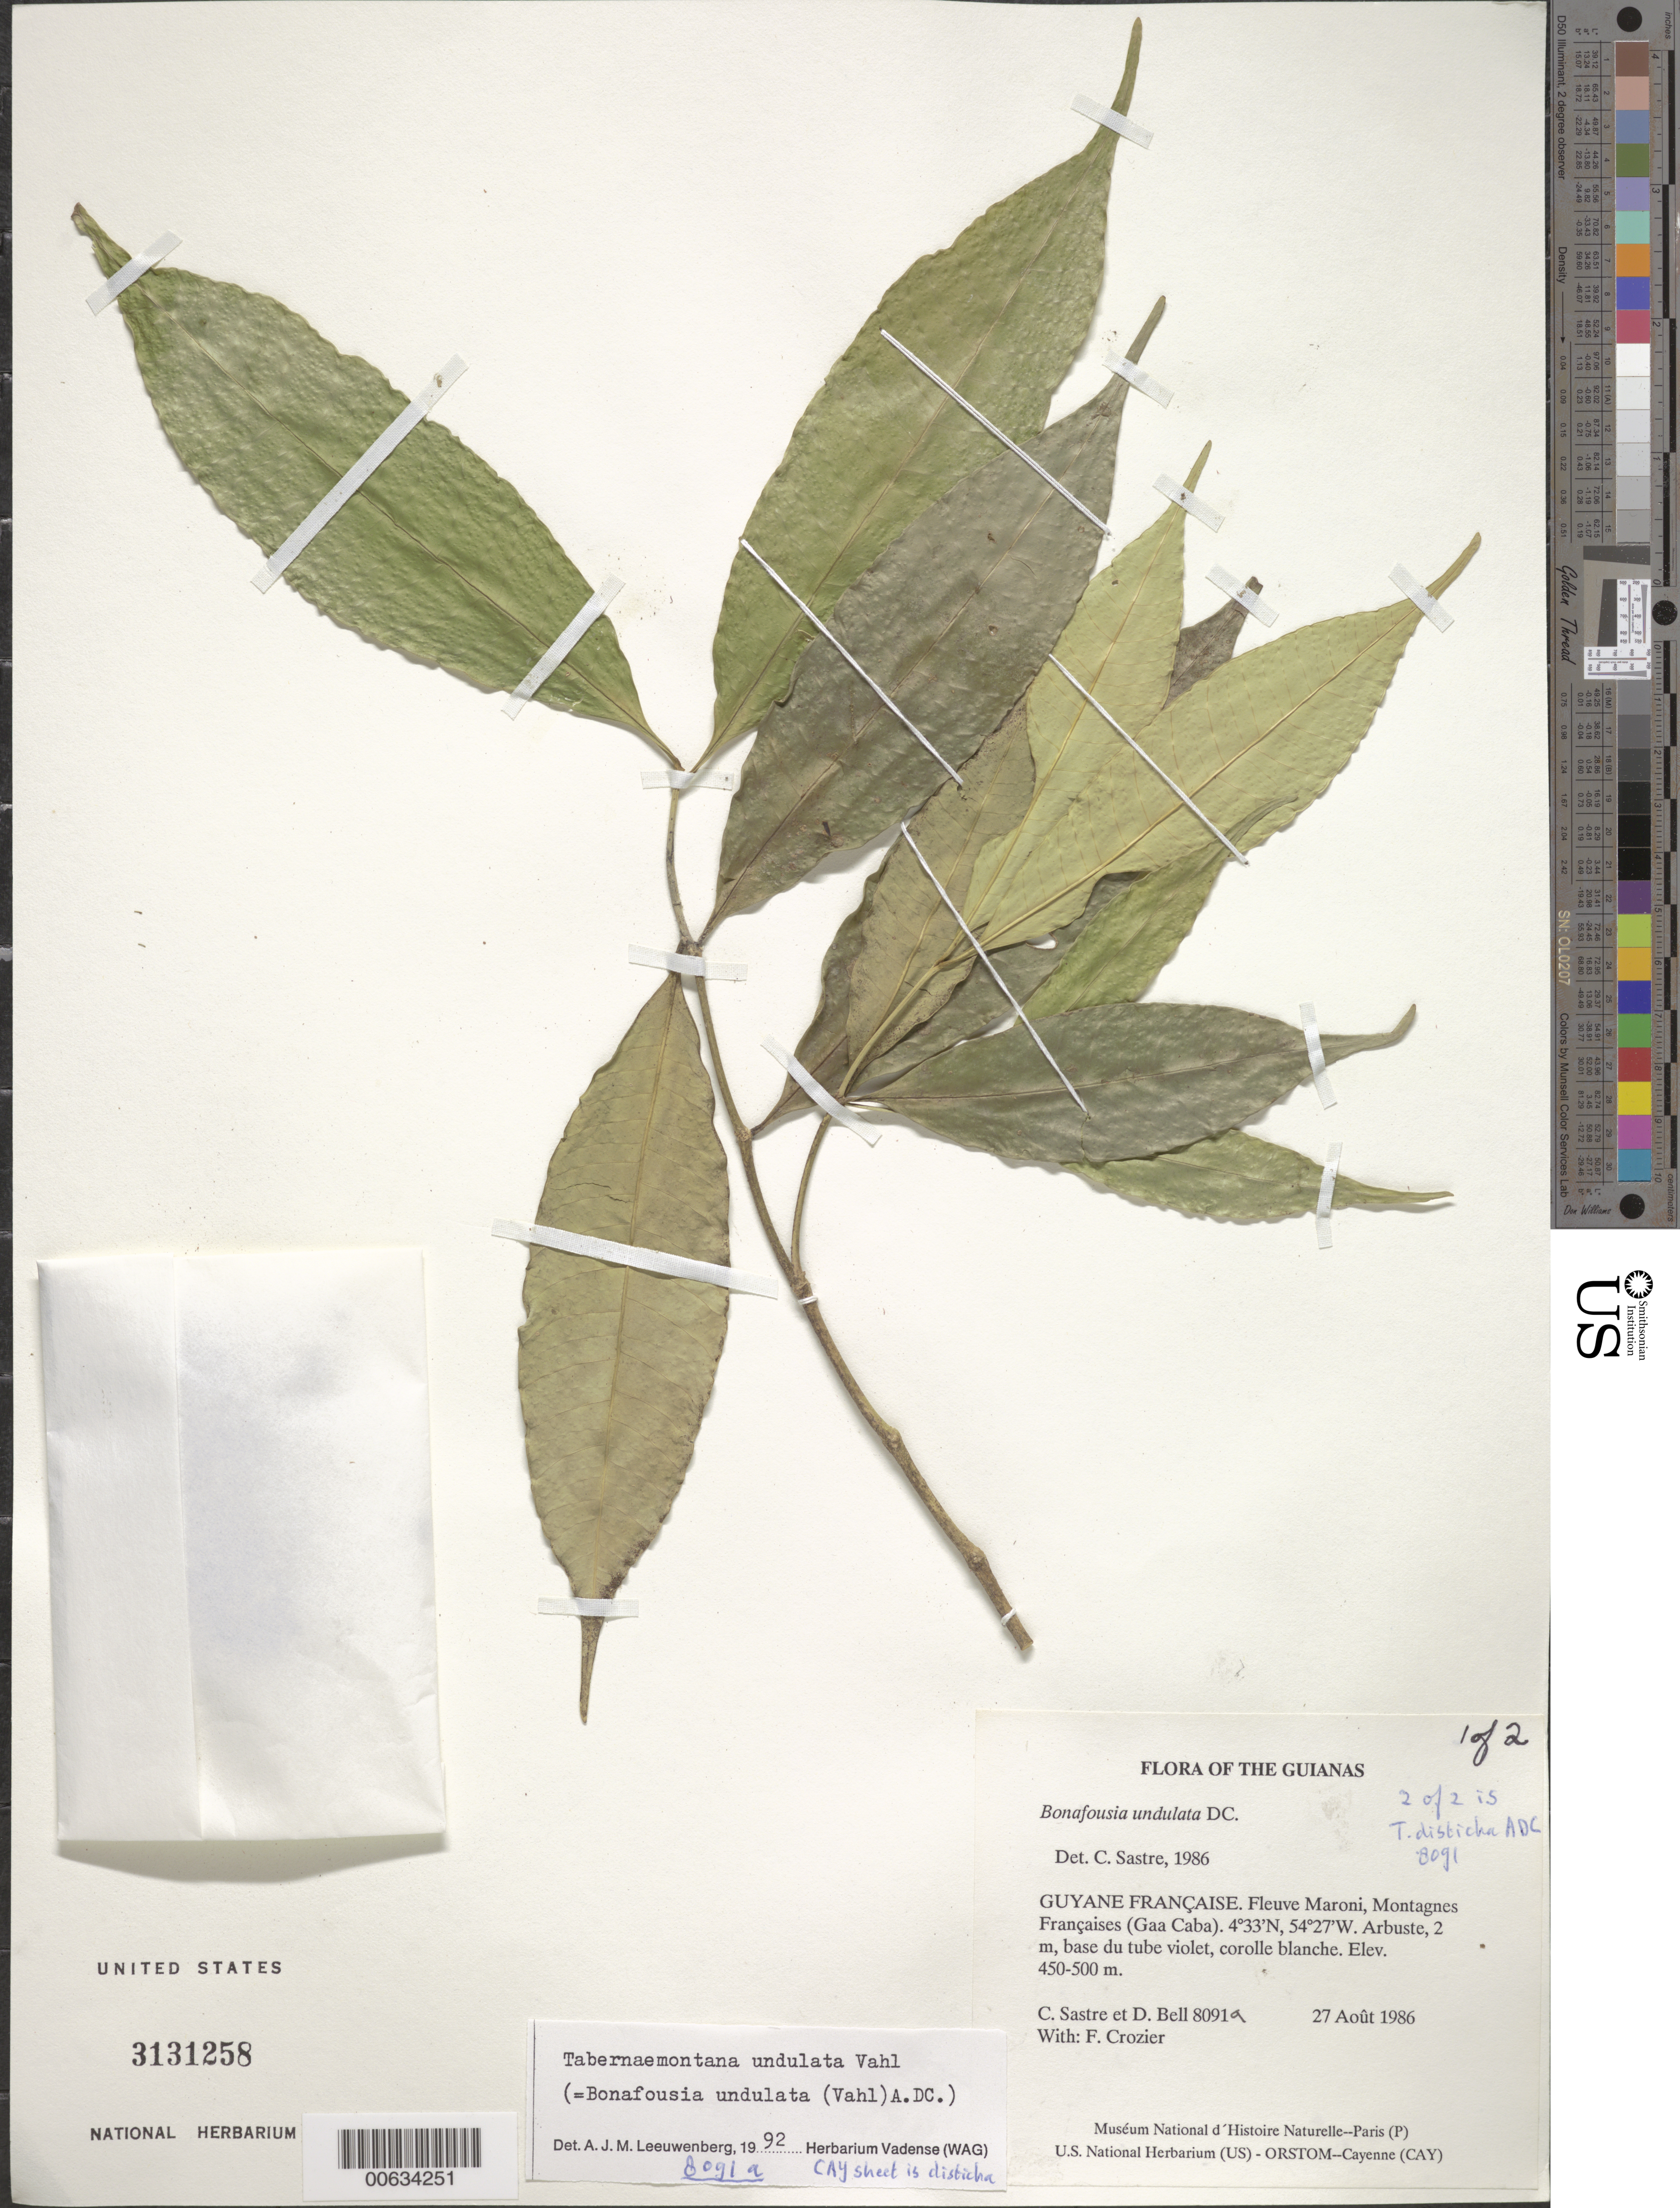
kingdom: Plantae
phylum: Tracheophyta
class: Magnoliopsida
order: Gentianales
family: Apocynaceae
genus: Bonafousia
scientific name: Bonafousia undulata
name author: (Vahl) A. DC.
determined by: Allorge, L.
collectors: C. H. L. Sastre, D. A. Bell & F. Crozier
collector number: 8091 a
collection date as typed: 27 August 1986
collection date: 1986-08-27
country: French Guiana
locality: Fleuve Maroni, Montagnes Françaises (Gaa Caba)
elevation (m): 450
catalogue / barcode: US 3131258